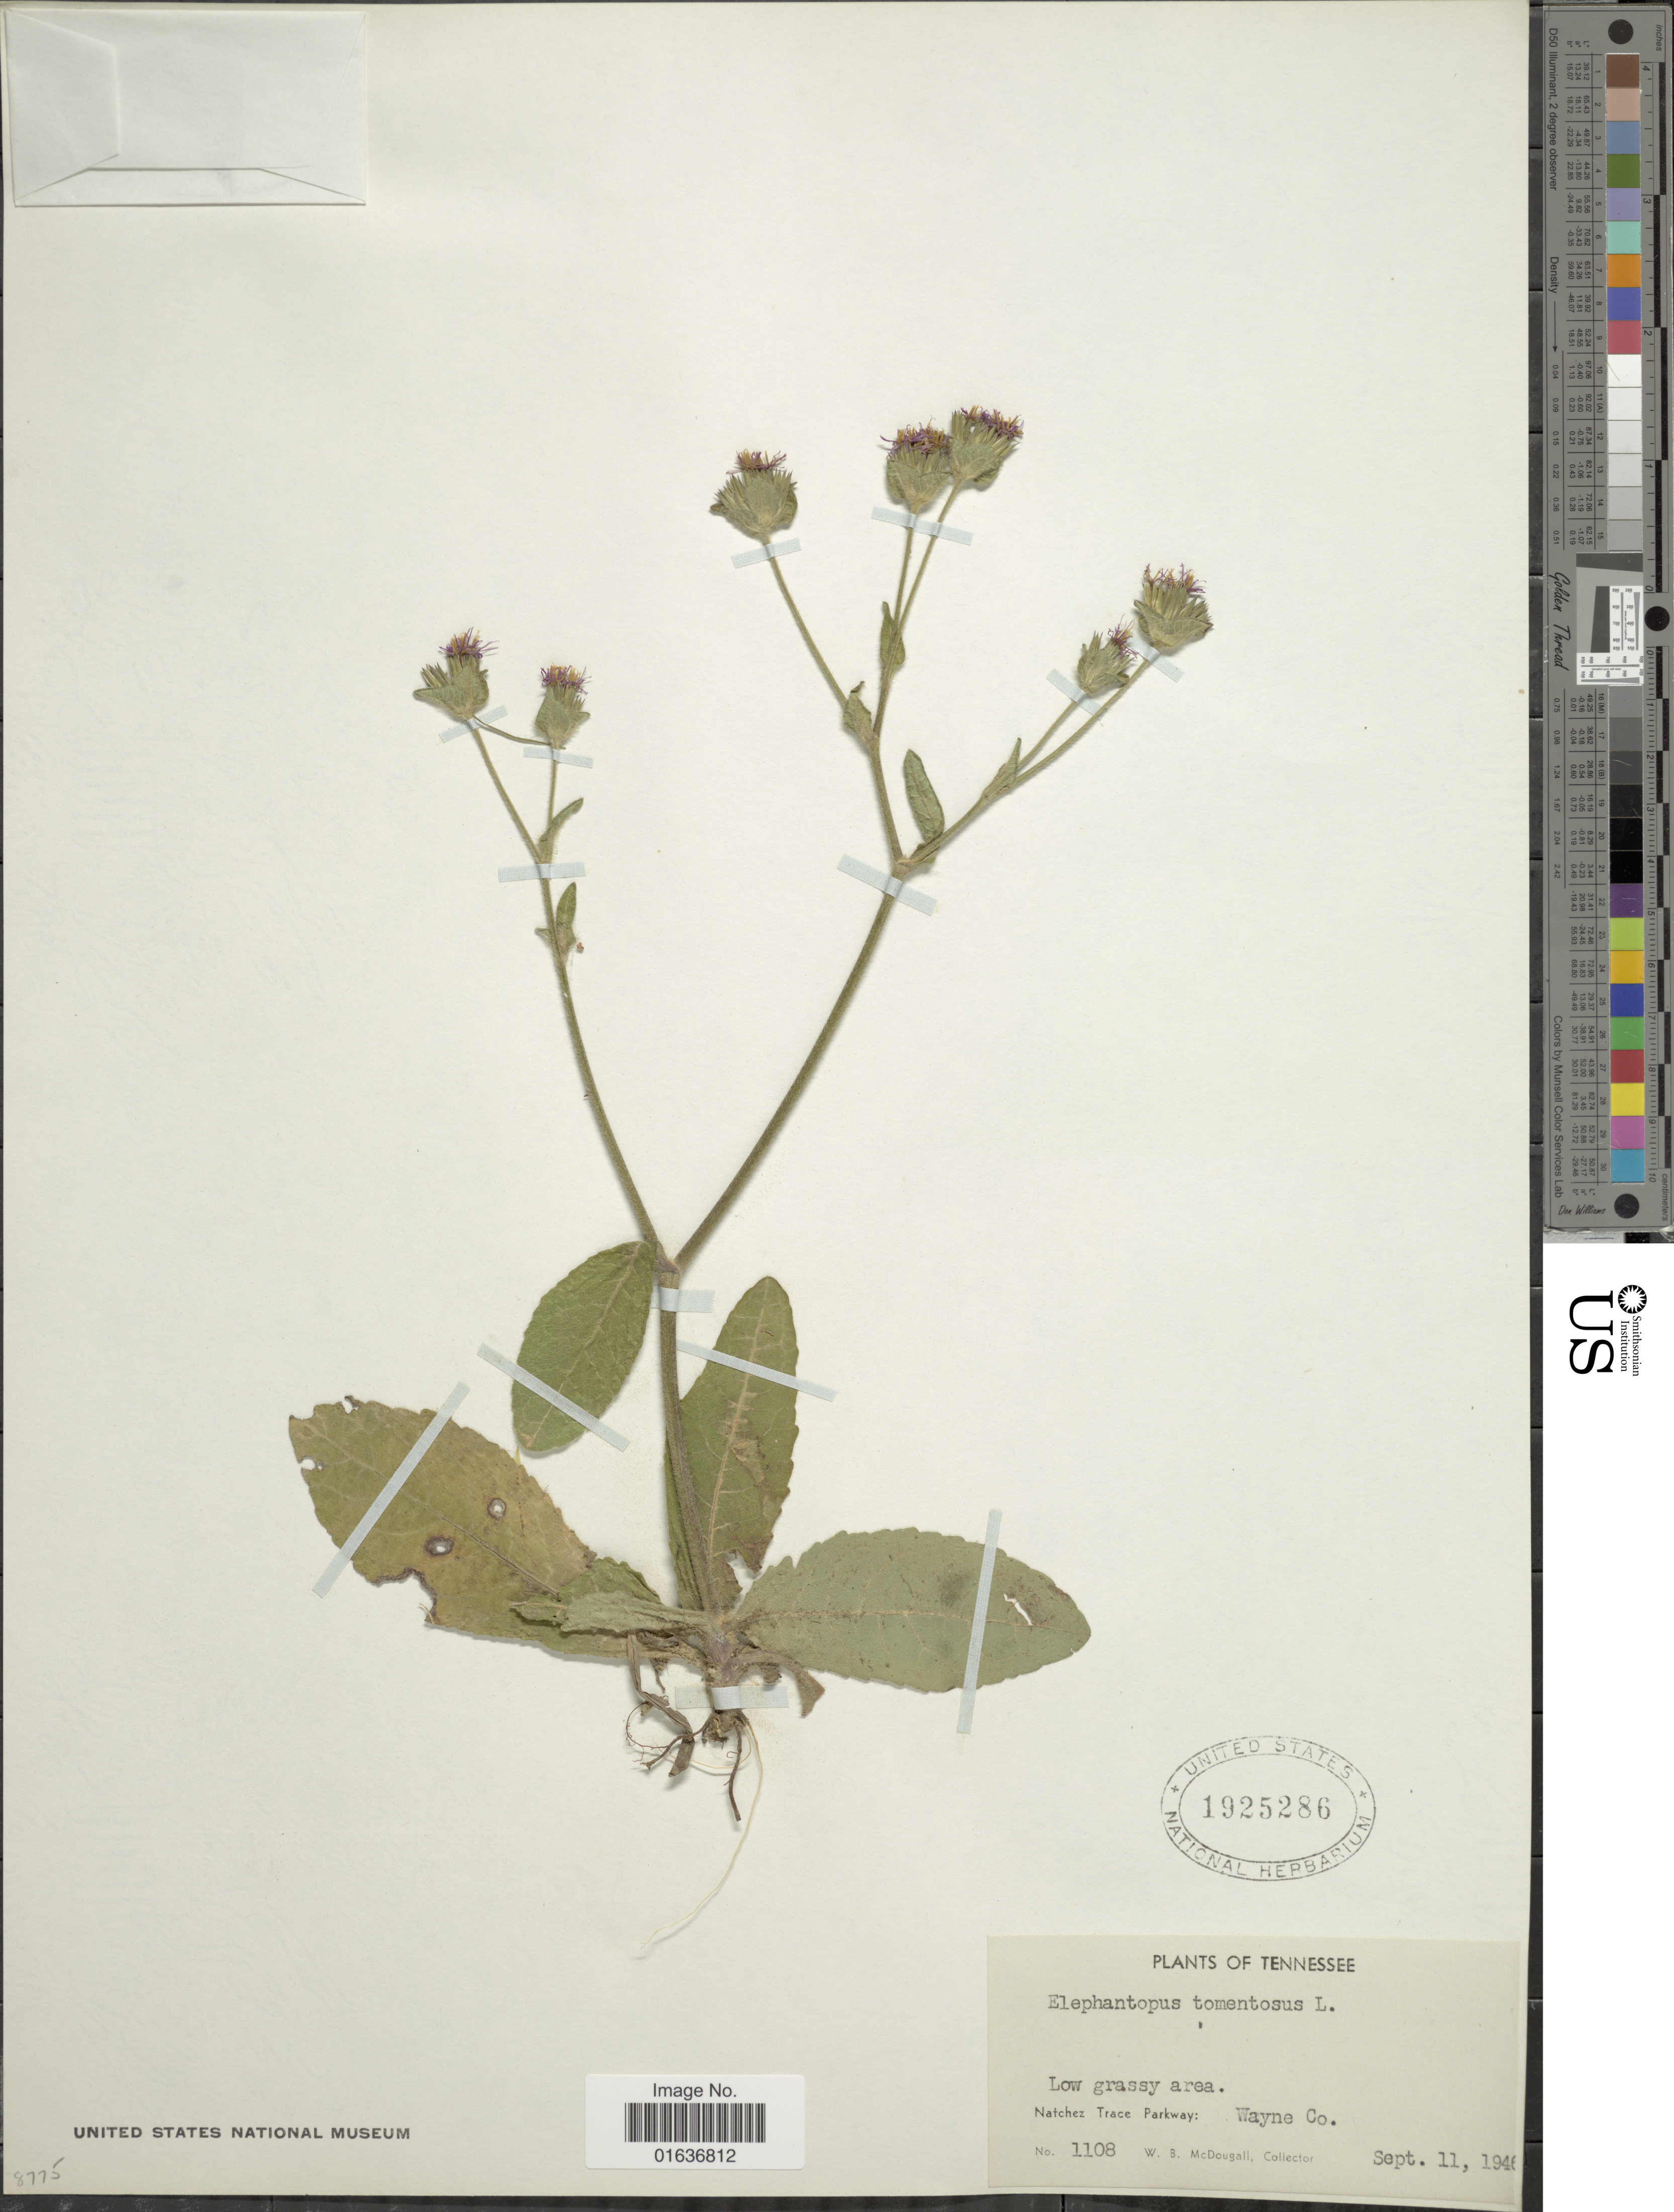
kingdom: Plantae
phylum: Tracheophyta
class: Magnoliopsida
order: Asterales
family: Asteraceae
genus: Elephantopus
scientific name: Elephantopus tomentosus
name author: L.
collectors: W. B. McDougall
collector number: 1108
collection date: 1946-09-11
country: United States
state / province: Tennessee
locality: Natchez Trace Parkway: Wayne Co.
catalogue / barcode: US 1925286